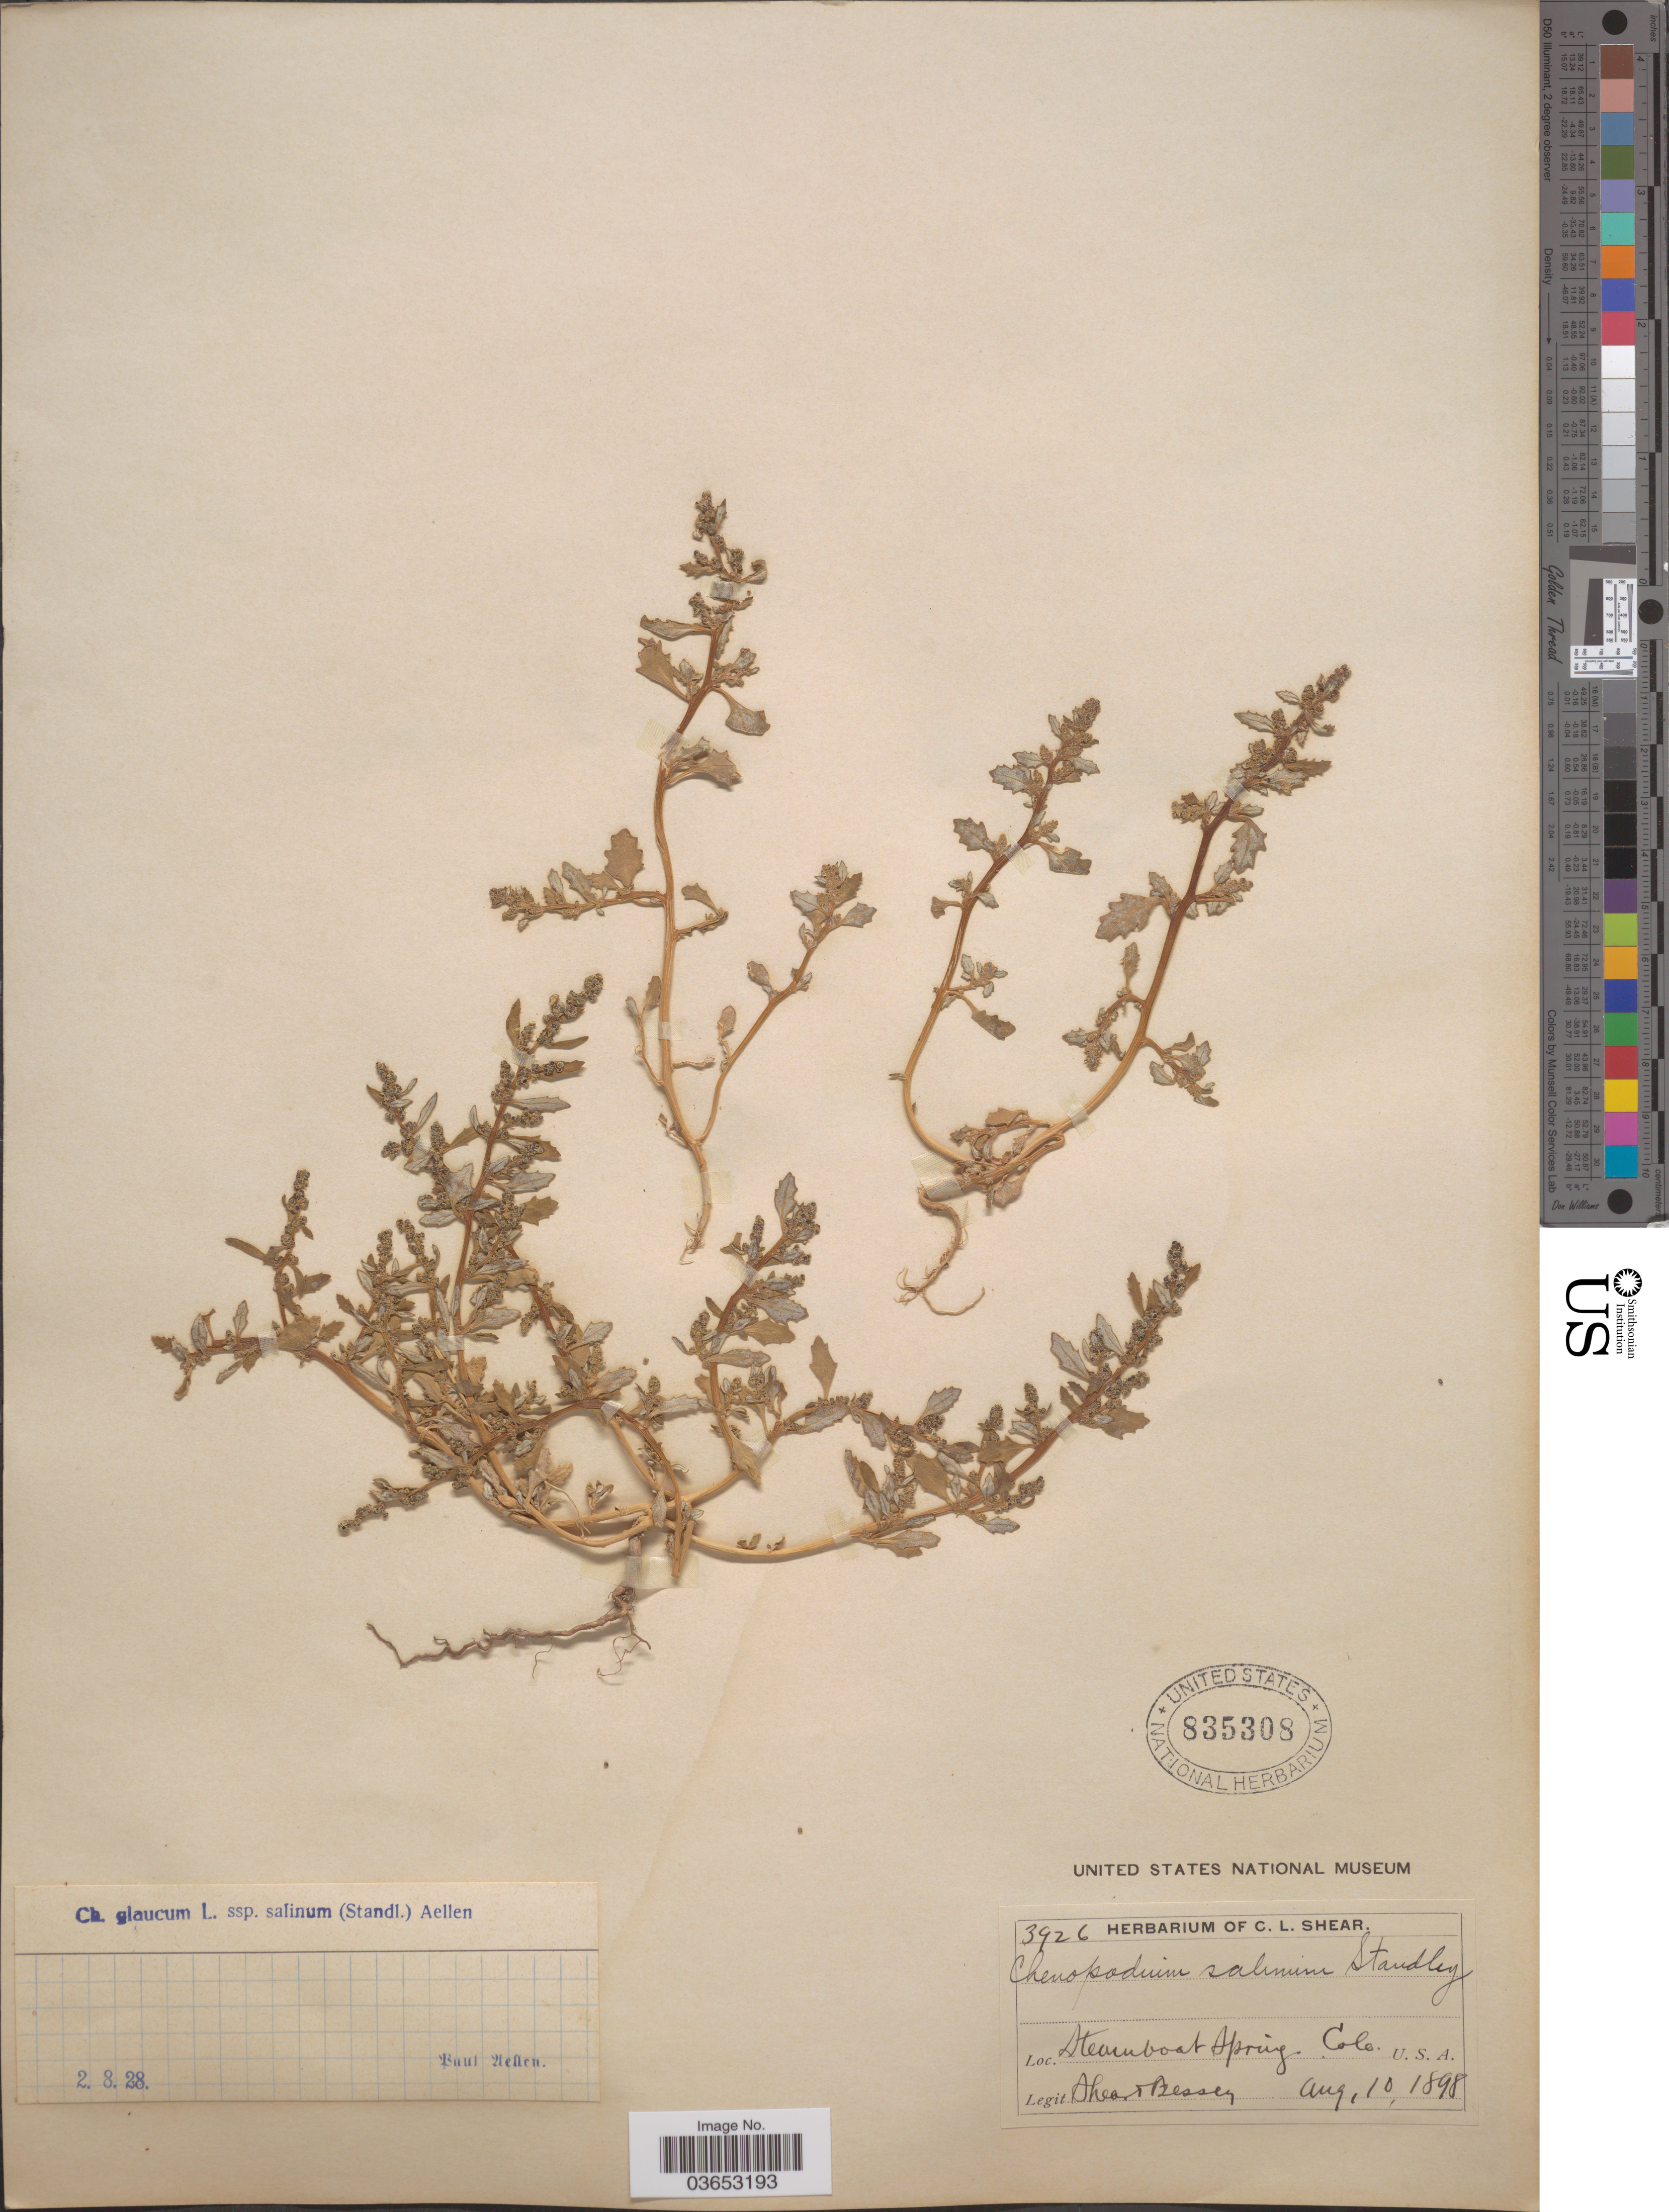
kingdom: Plantae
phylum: Tracheophyta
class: Magnoliopsida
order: Caryophyllales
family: Amaranthaceae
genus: Chenopodium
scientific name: Chenopodium glaucum subsp. salinum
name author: (Aellen) Aellen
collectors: -- Shear & -. Bessey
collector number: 3926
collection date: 1898-08-10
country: United States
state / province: Colorado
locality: Steamboat Spring.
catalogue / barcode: US 835308